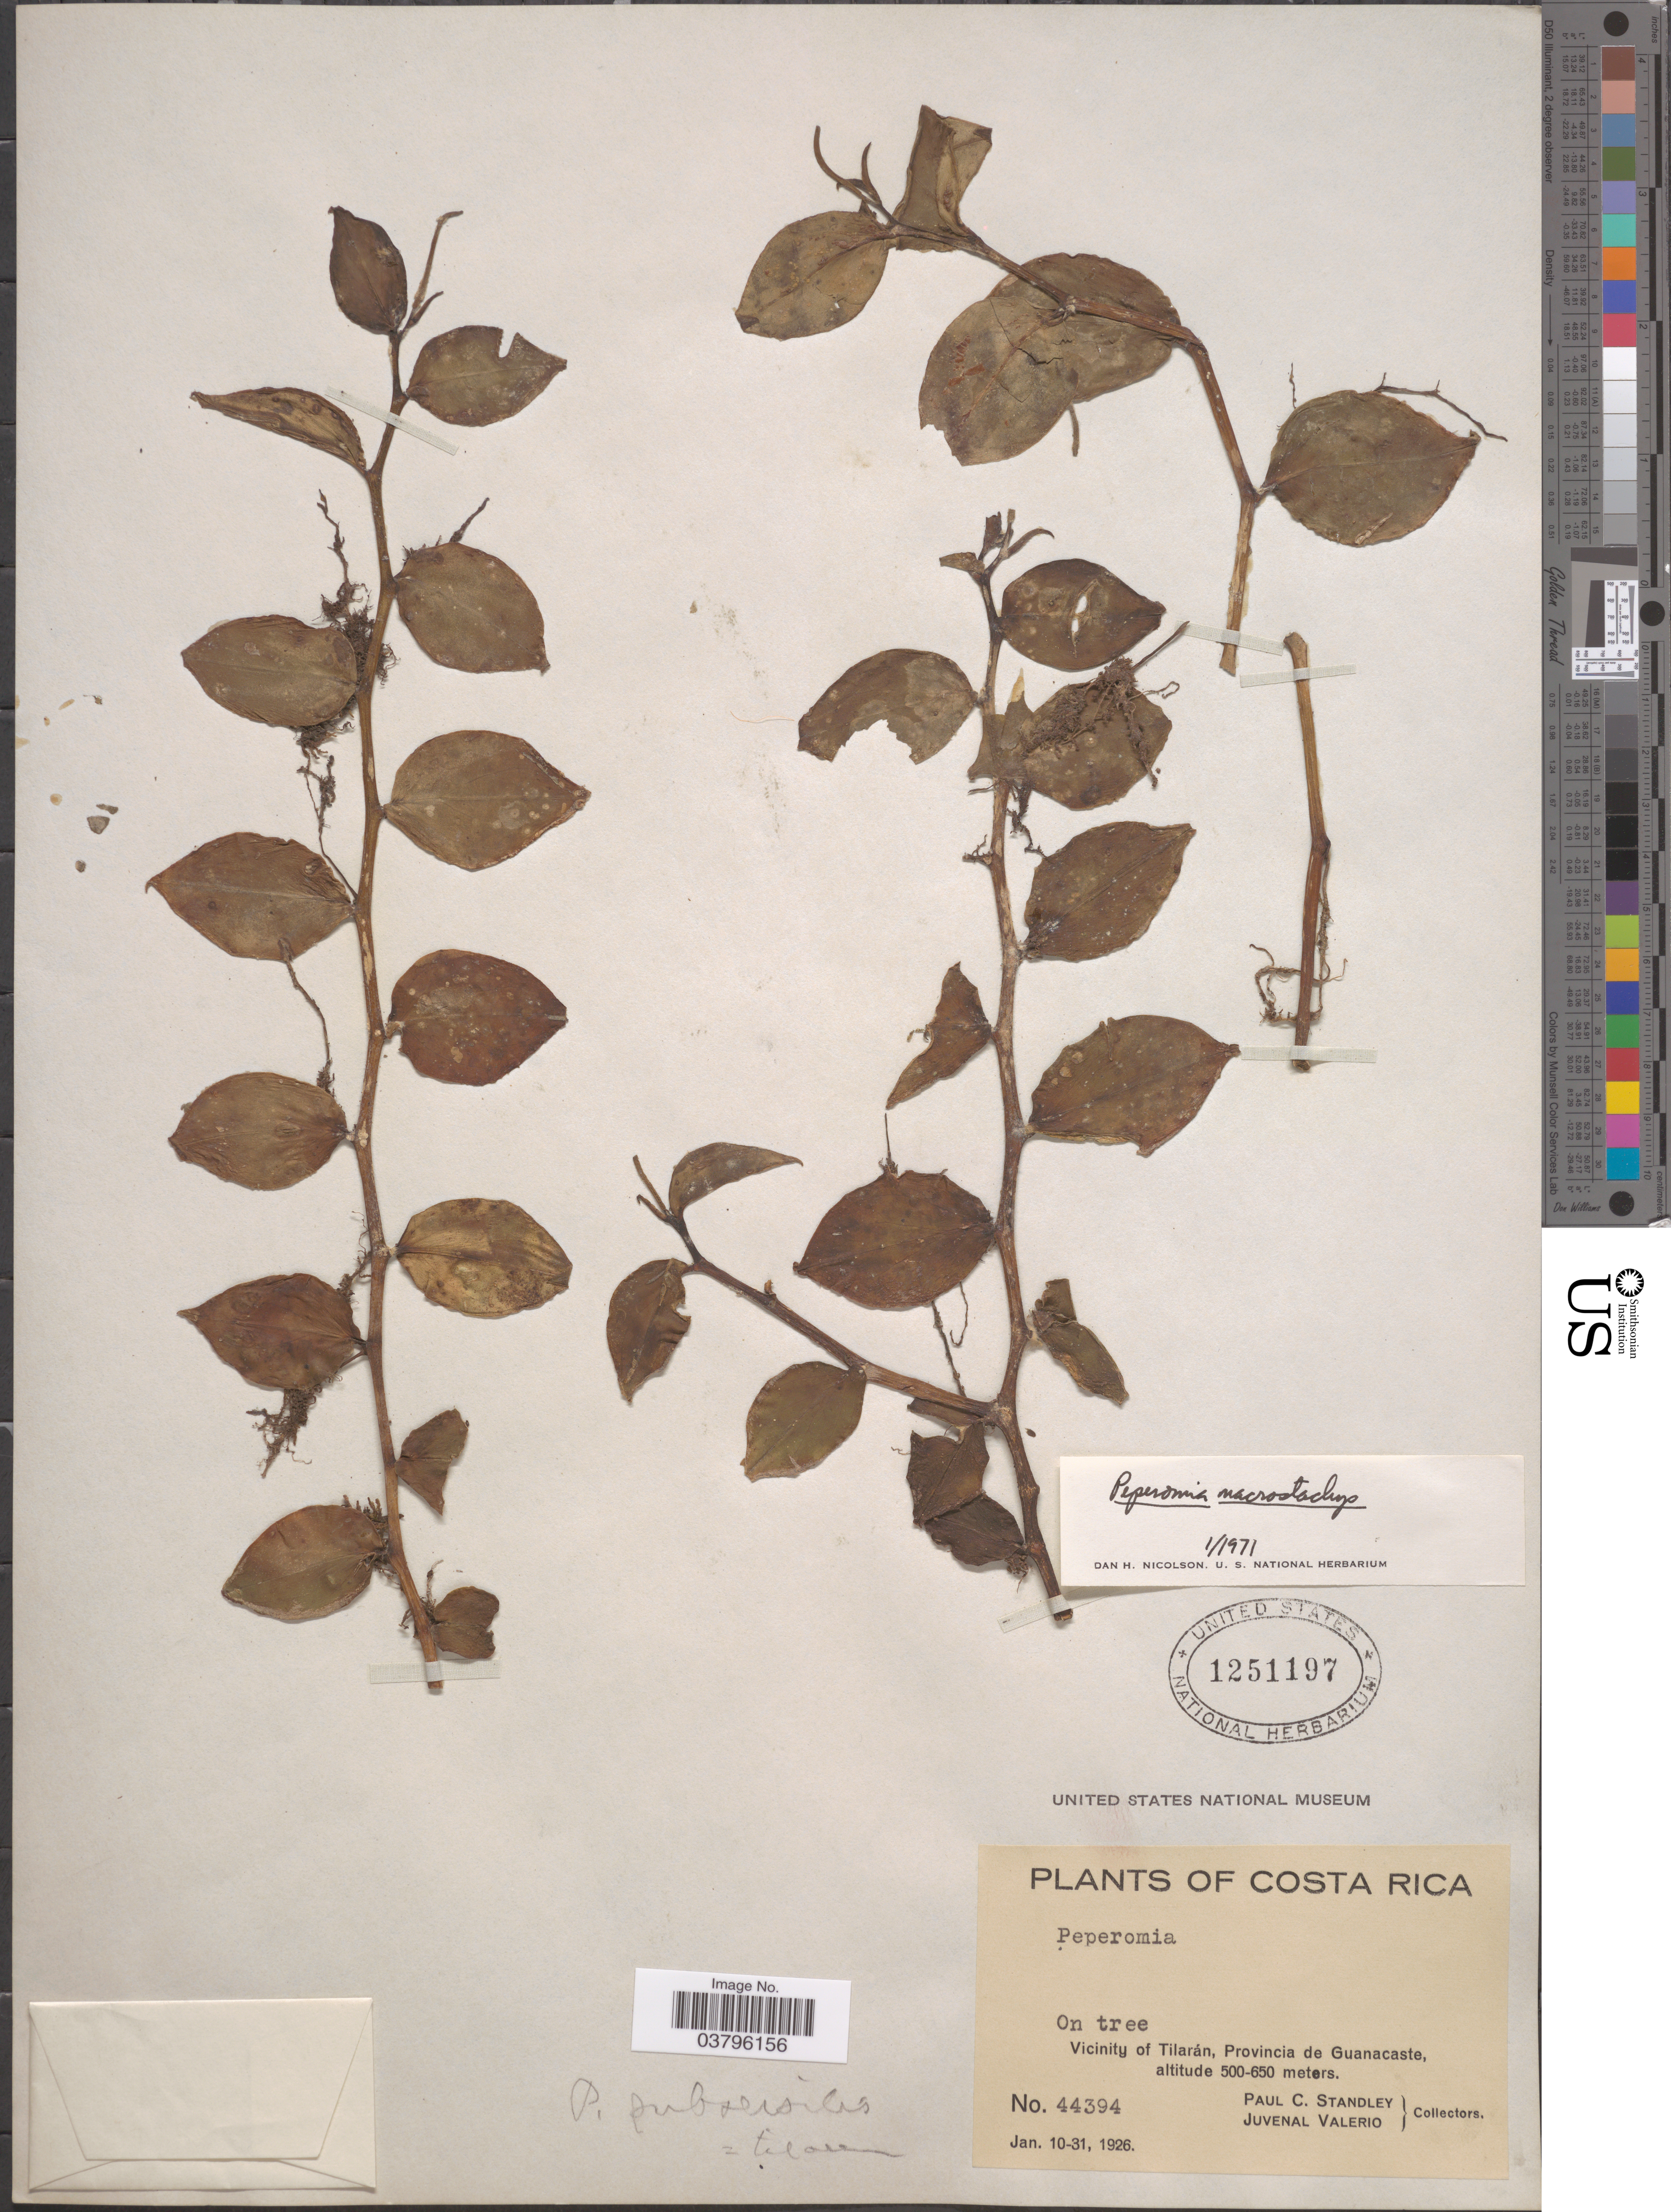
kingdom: Plantae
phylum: Tracheophyta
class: Magnoliopsida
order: Piperales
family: Piperaceae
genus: Peperomia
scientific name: Peperomia portobellensis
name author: Beurl.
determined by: Jiménez, José Estaban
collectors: P. C. Standley & J. Valerio R.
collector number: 44394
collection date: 1926-01-10/1926-01-31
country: Costa Rica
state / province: Guanacaste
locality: Vicinity of Tilarán.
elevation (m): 500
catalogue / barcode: US 1251197